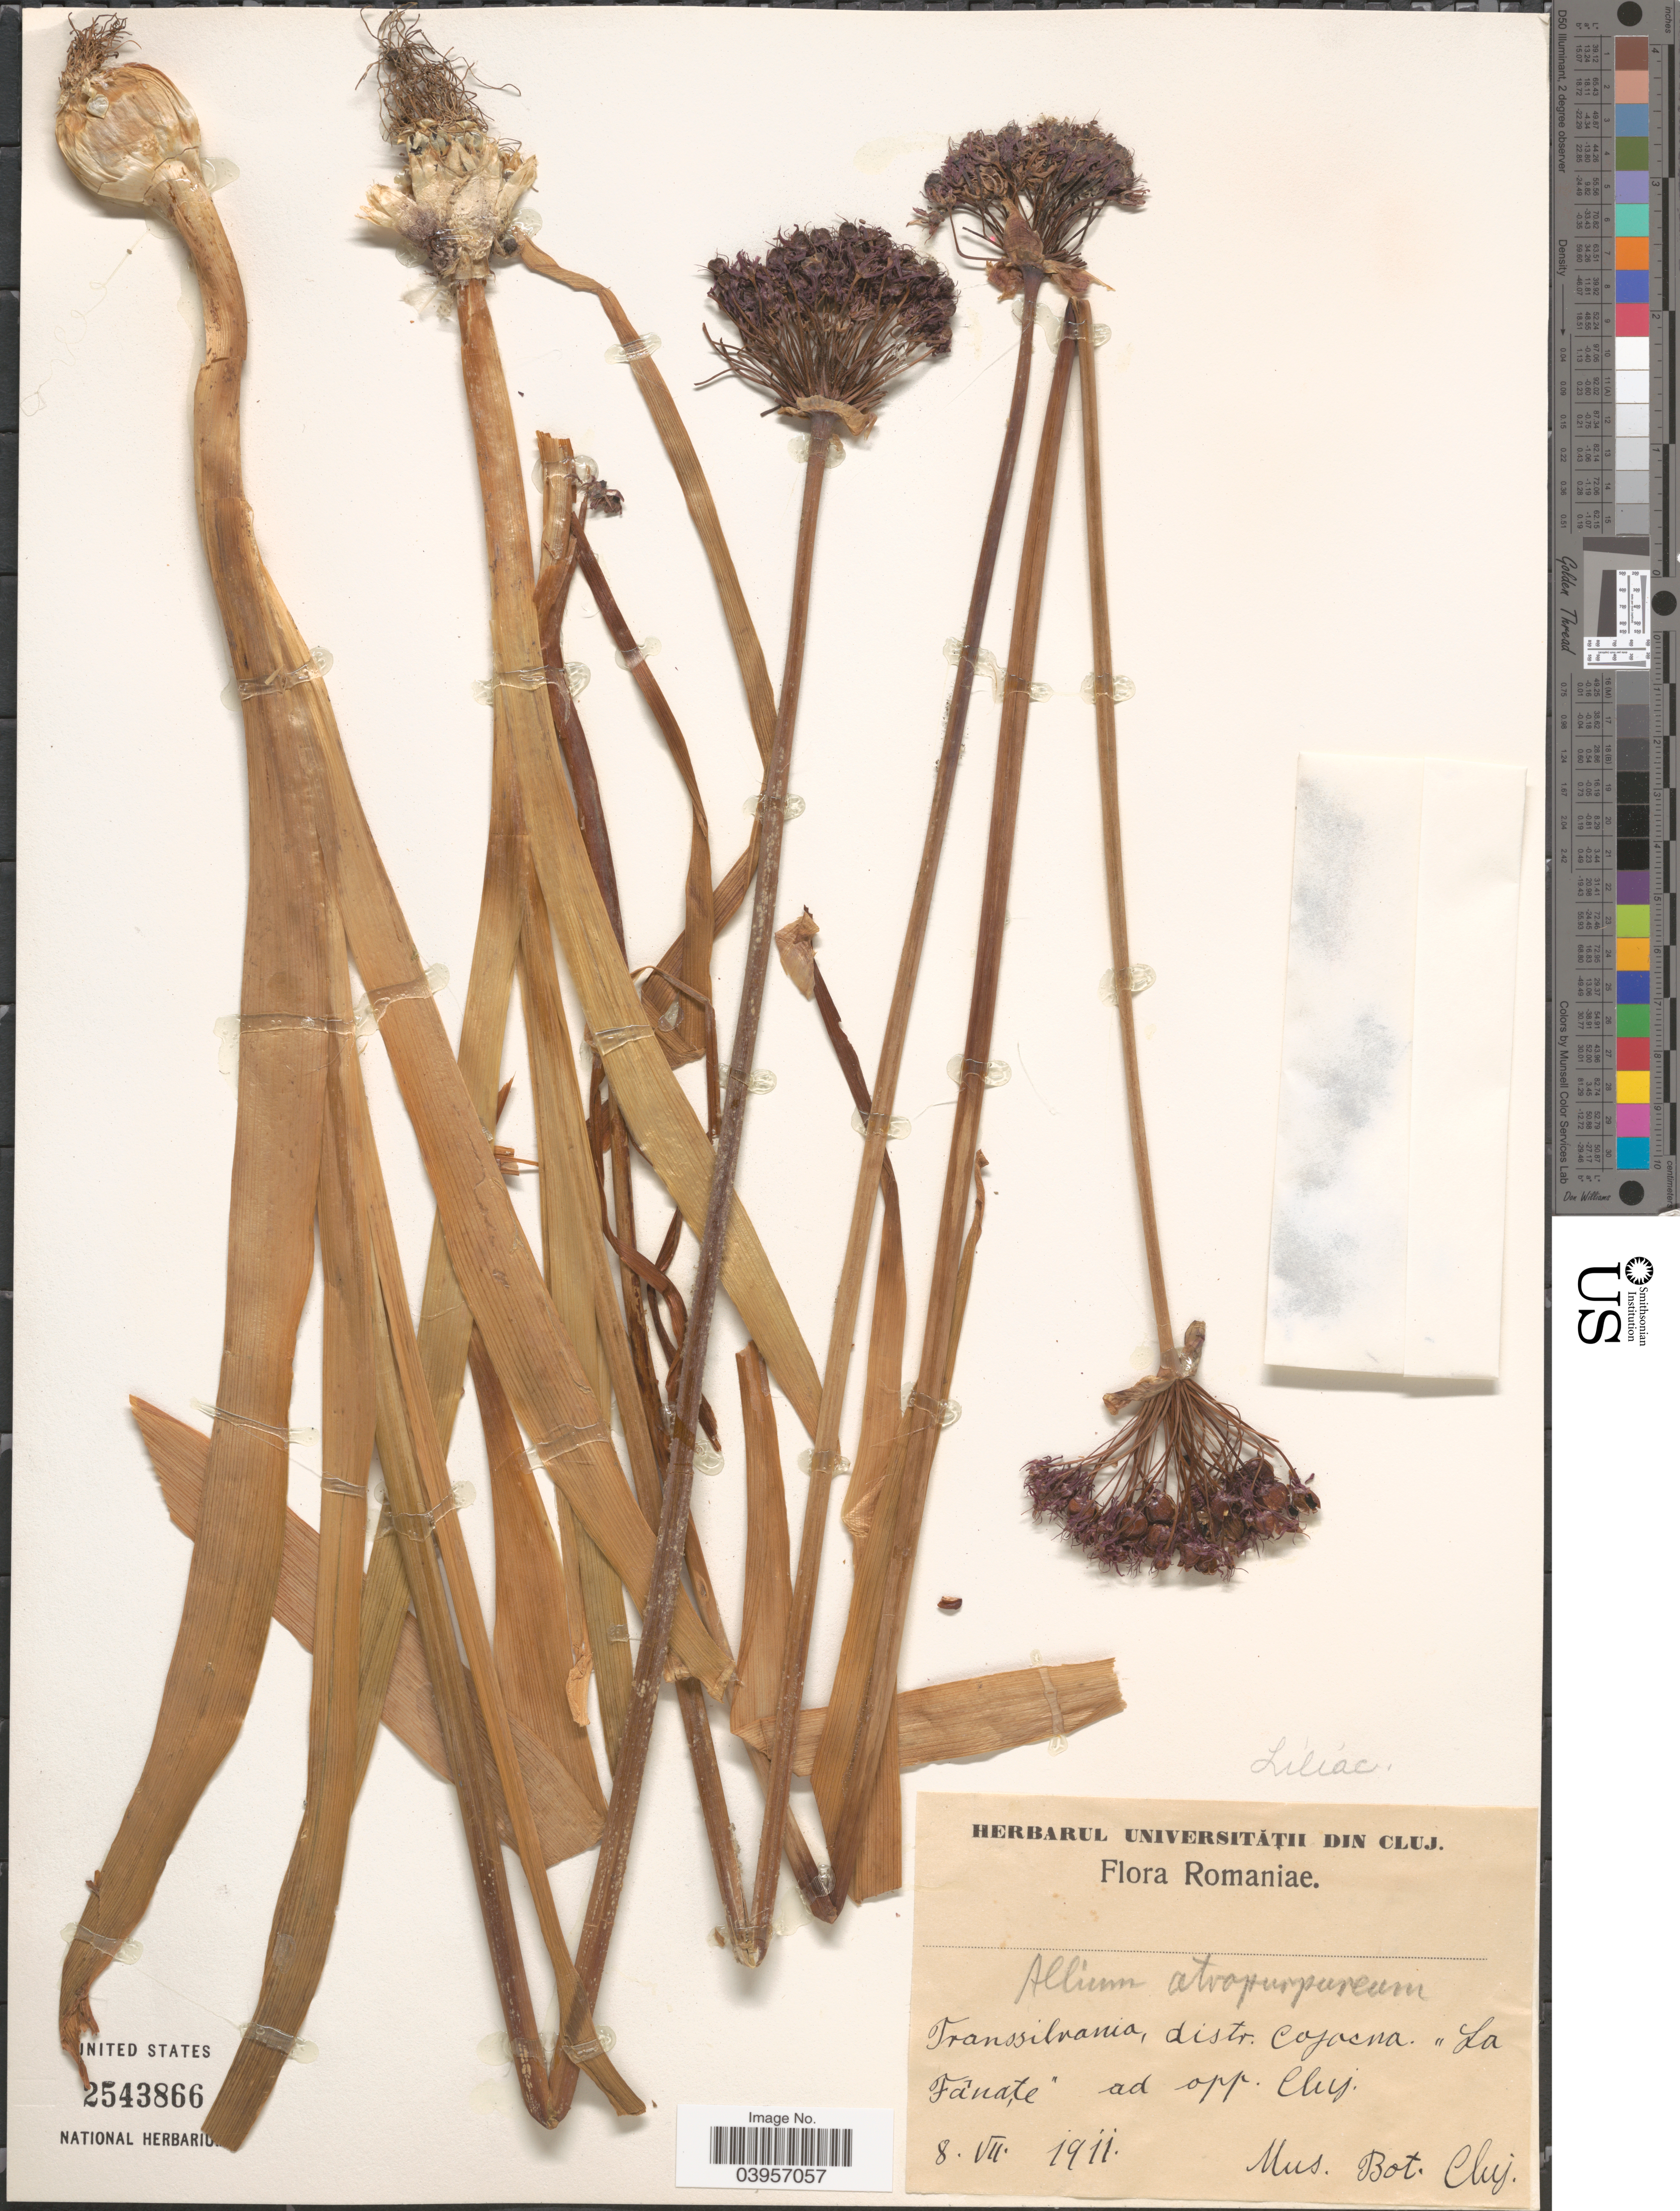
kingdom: Plantae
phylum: Tracheophyta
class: Liliopsida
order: Asparagales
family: Amaryllidaceae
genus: Allium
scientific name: Allium atropurpureum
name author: Waldst. & Kit.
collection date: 1911-07-08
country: Romania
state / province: Cluj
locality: Romaniae. Transsilvania, distr. Cojacna "La Fânate"ad opp. Cluj.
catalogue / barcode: US 2543866